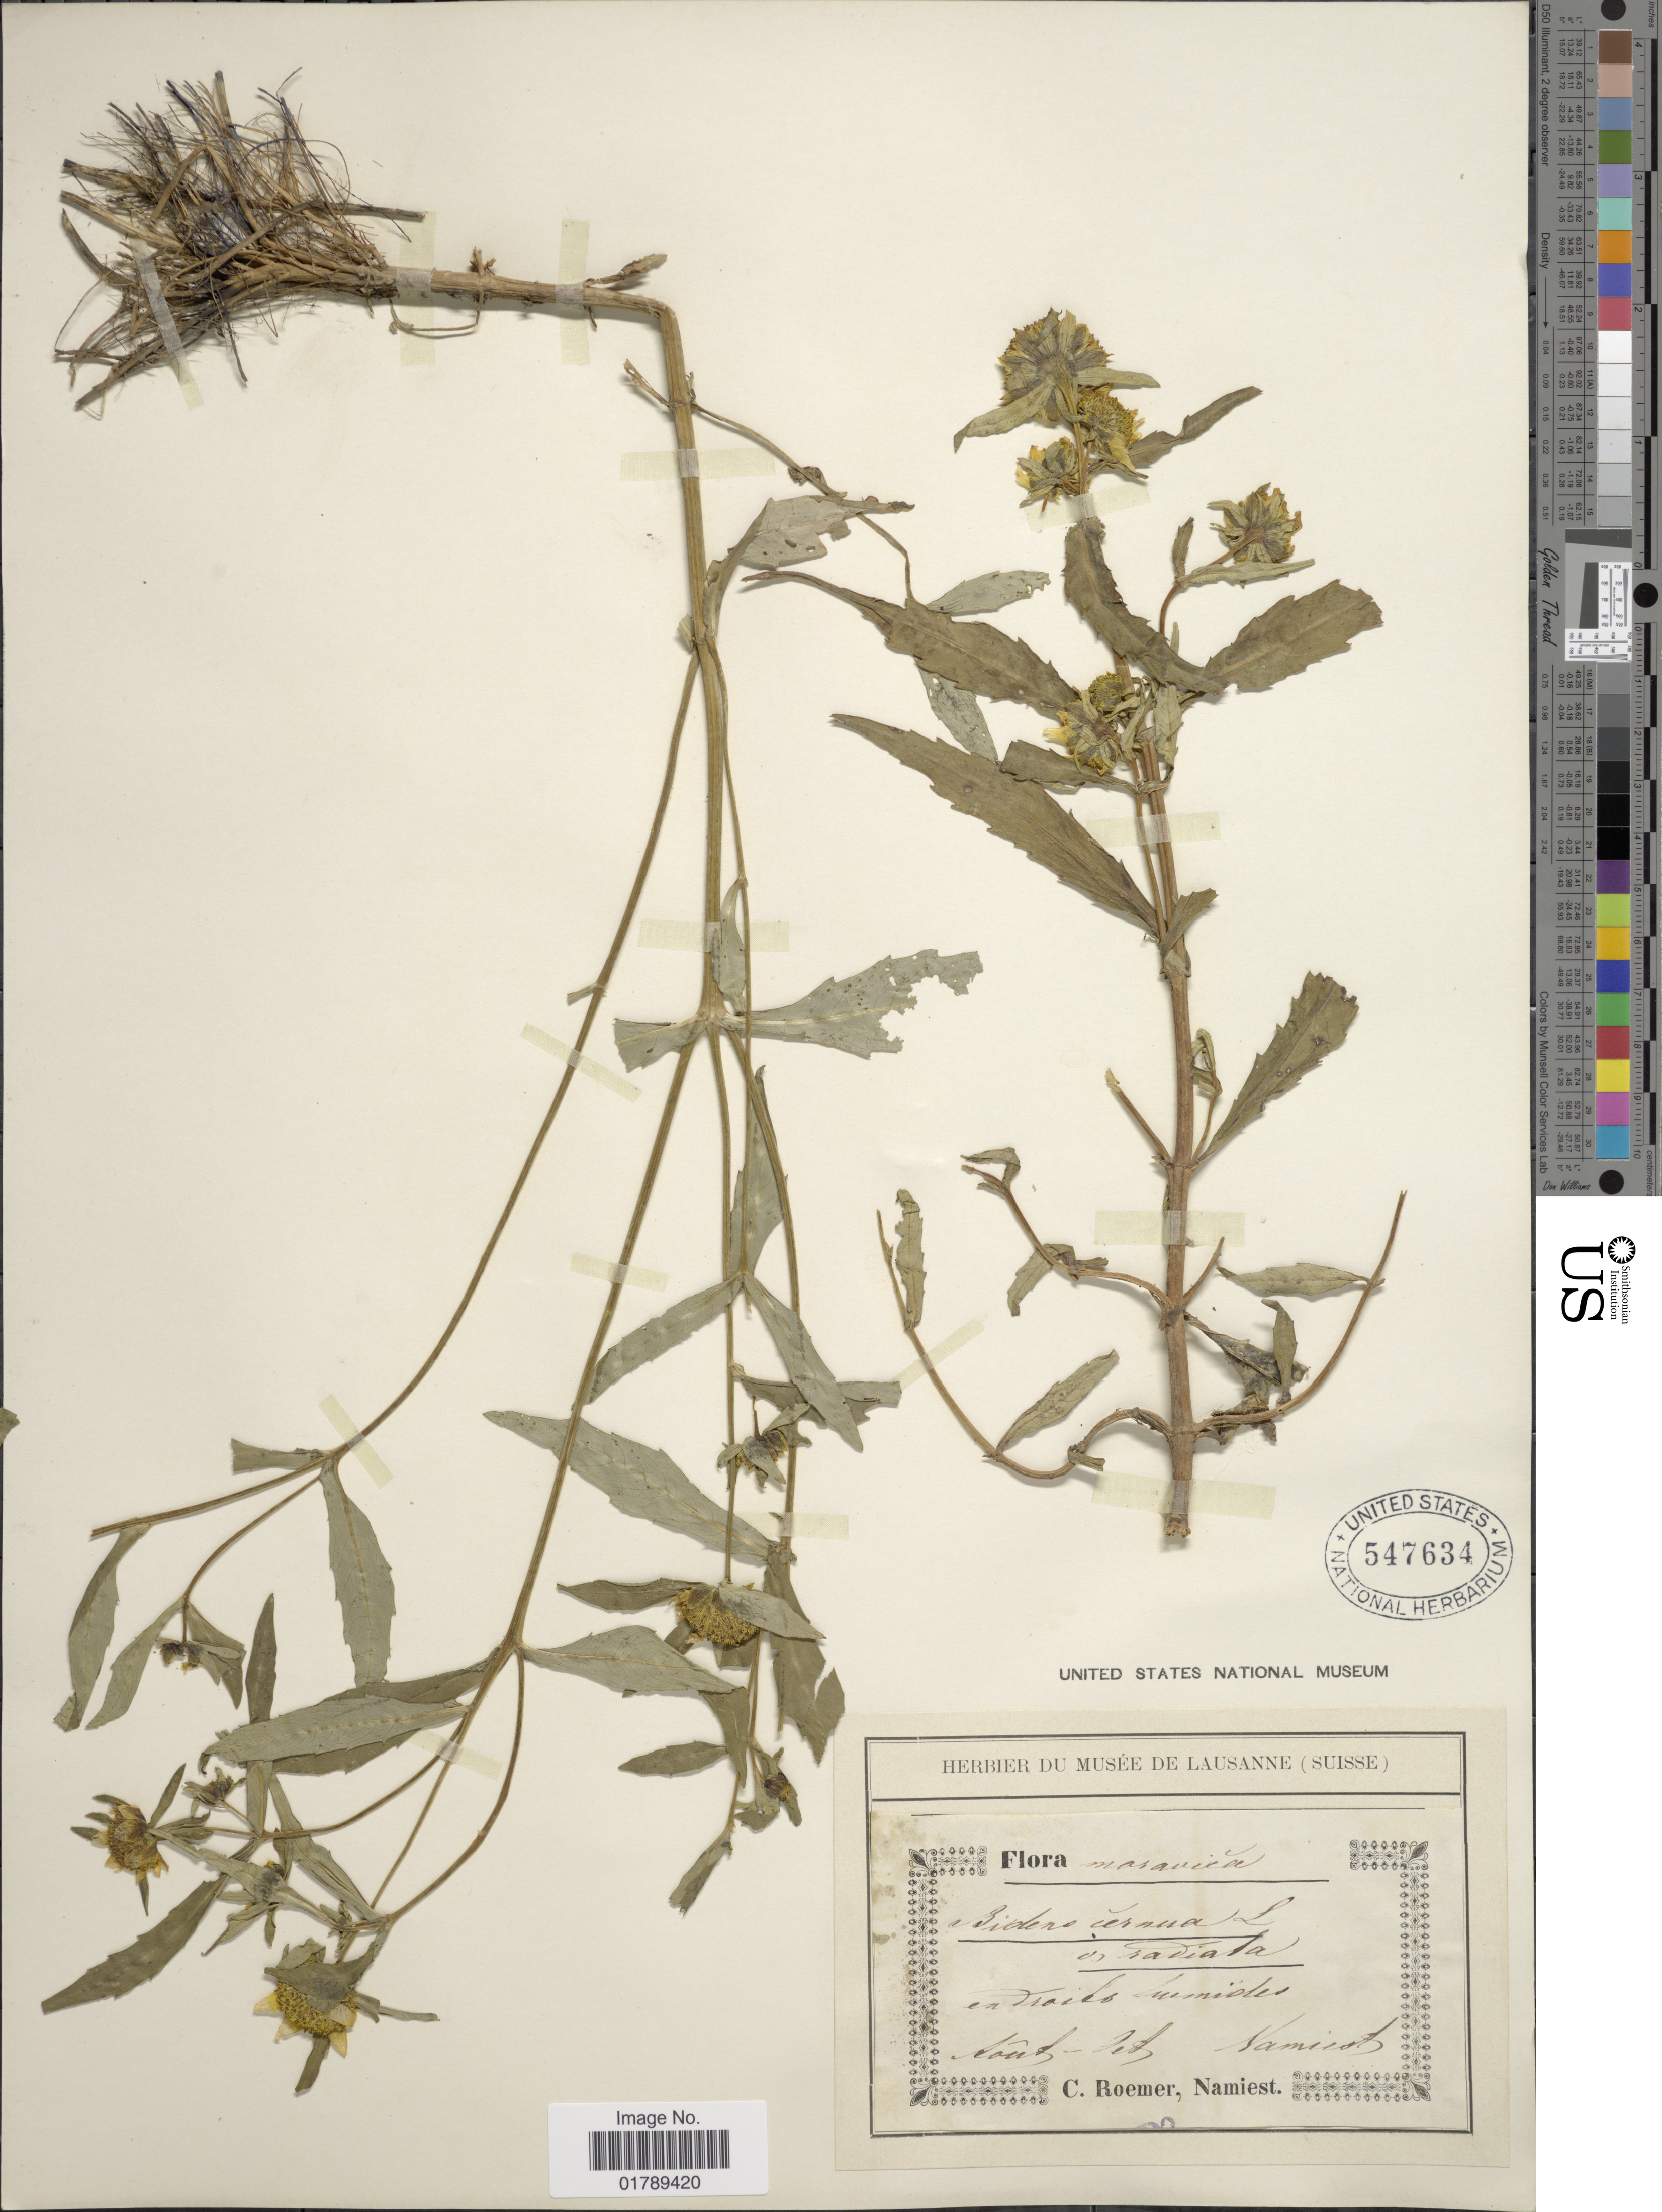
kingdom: Plantae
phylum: Tracheophyta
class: Magnoliopsida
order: Asterales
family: Asteraceae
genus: Bidens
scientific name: Bidens cernua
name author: L.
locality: Masavica. Namicot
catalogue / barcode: US 547634